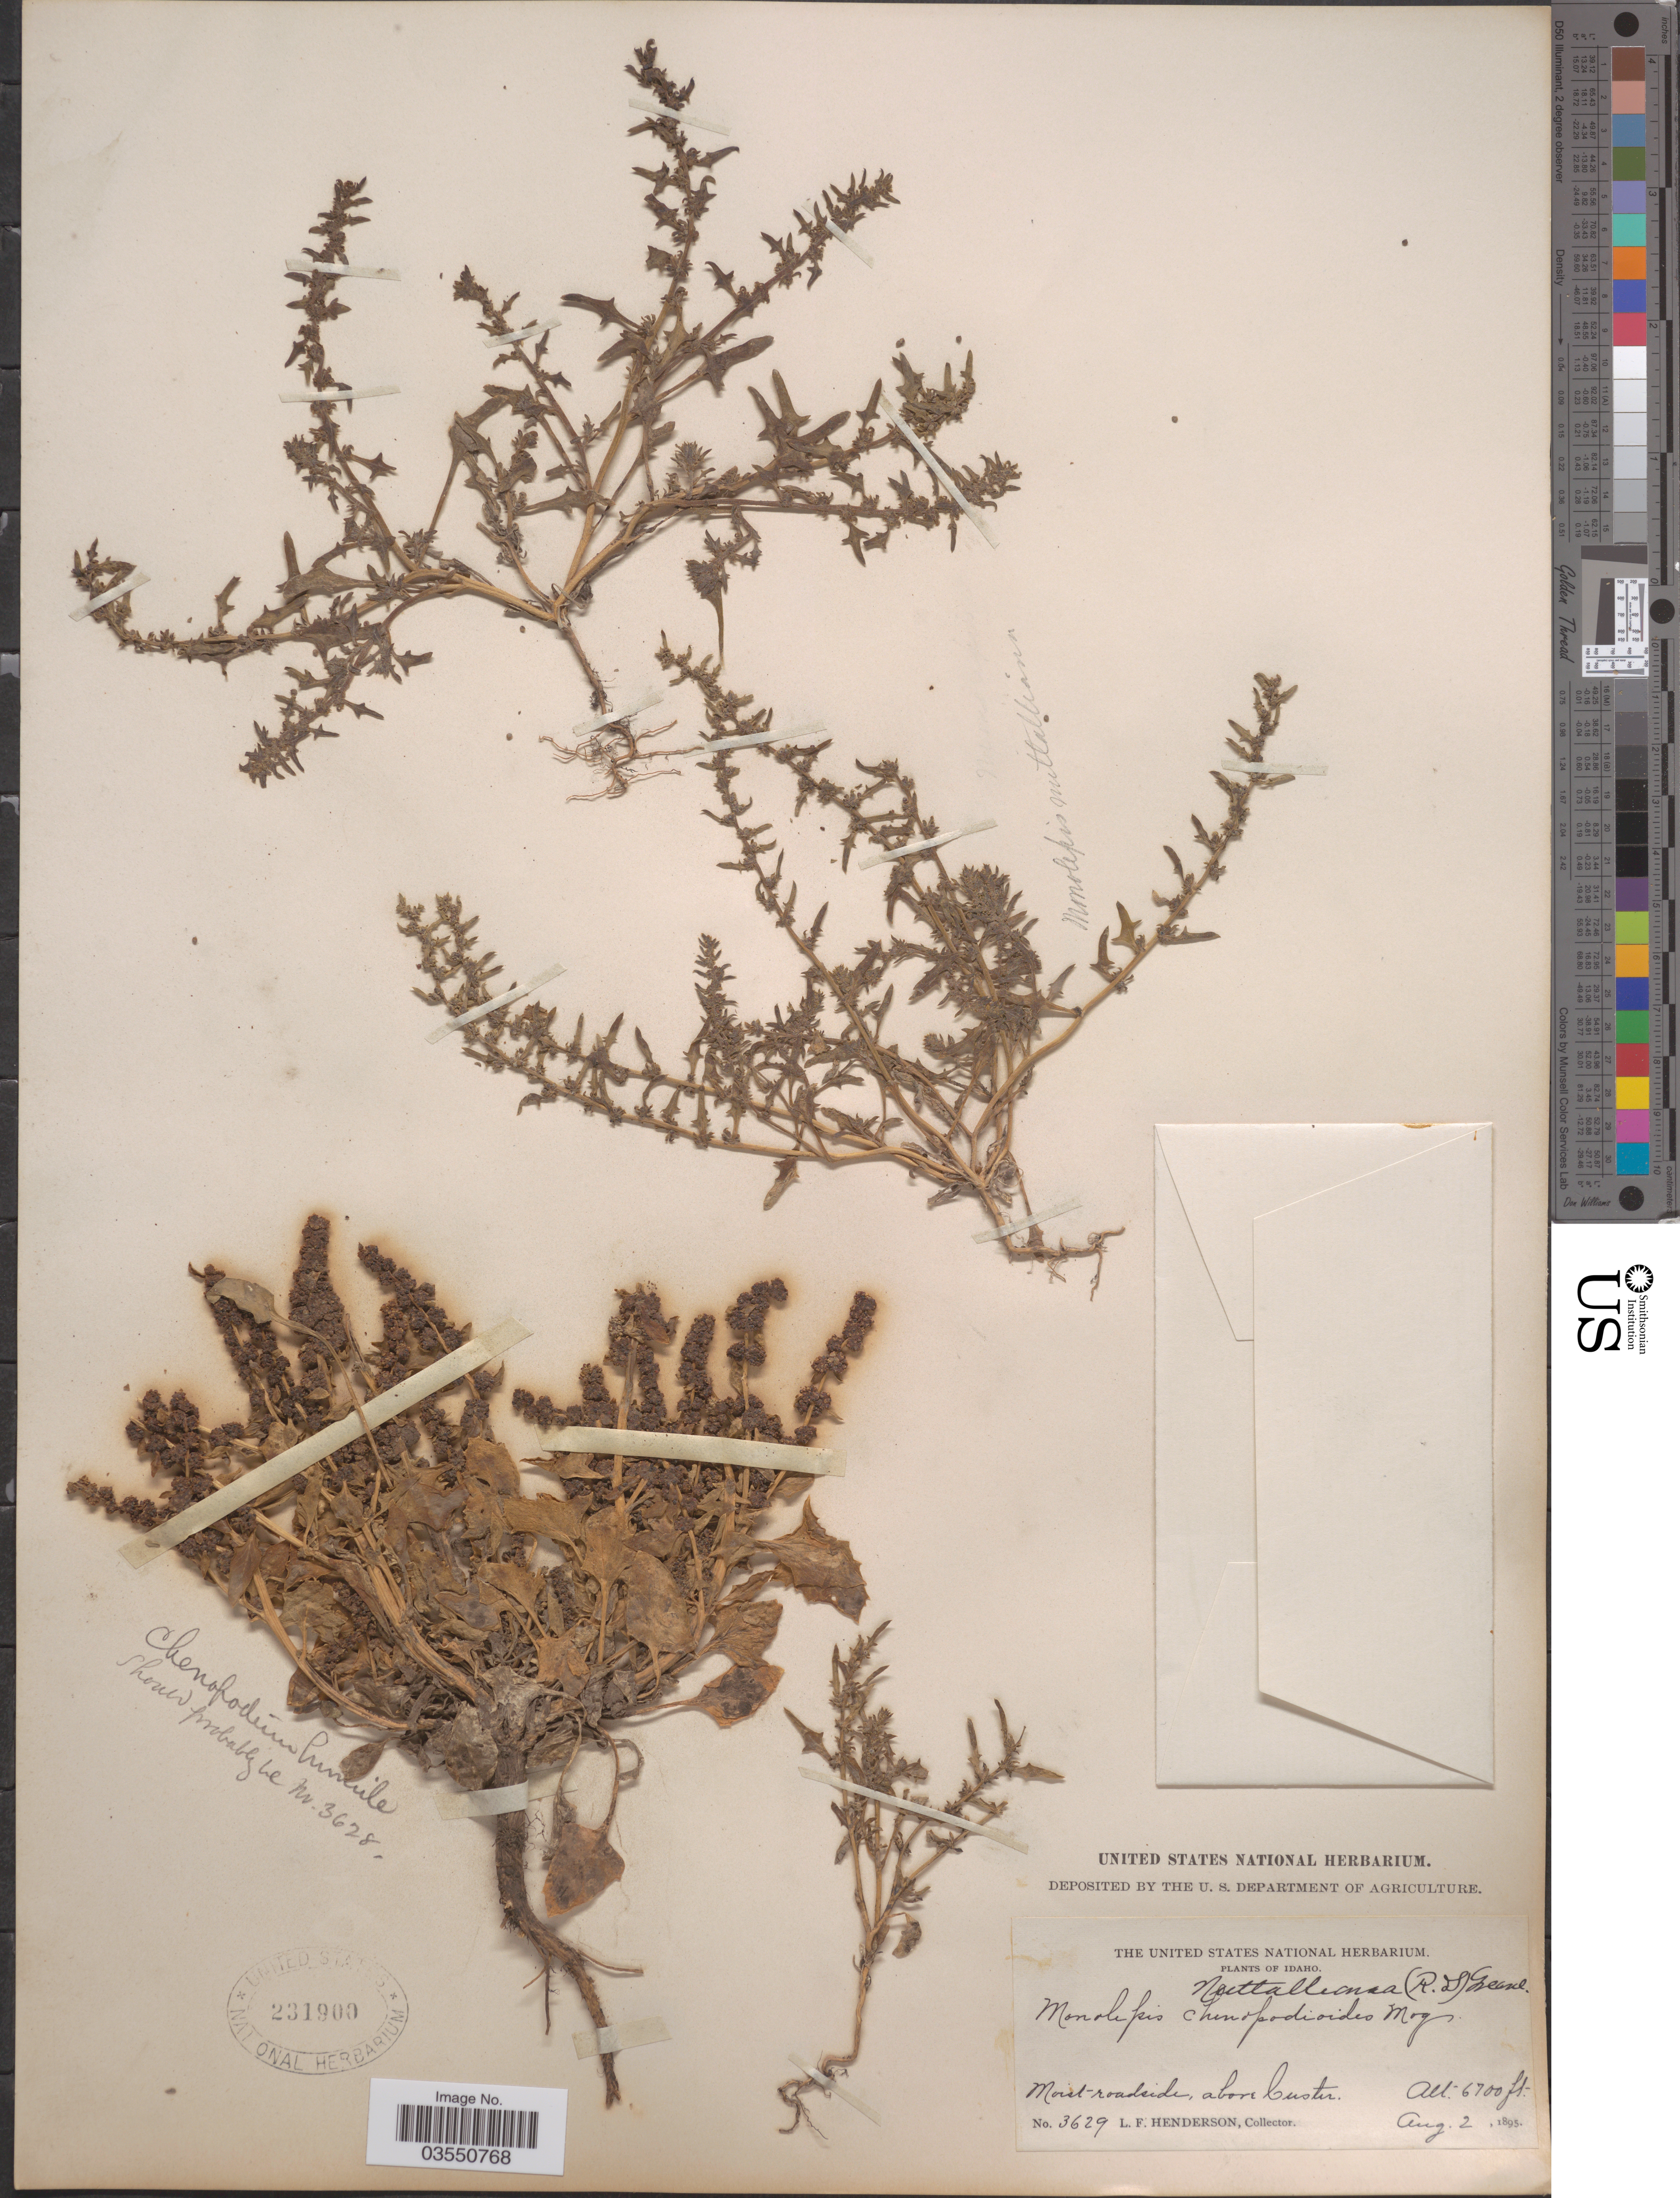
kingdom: Plantae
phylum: Tracheophyta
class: Magnoliopsida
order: Caryophyllales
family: Amaranthaceae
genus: Blitum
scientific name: Blitum nuttallianum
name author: Schult.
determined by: Strong, Mark T., (BOT), Smithsonian Institution - National Museum of Natural History (UNITED STATES)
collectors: L. Henderson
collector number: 3629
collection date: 1895-08-02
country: United States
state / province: Idaho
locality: Moist roadside, above Custer.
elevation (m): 2042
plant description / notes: This determination is for plants designated as letter A.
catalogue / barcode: US 231900